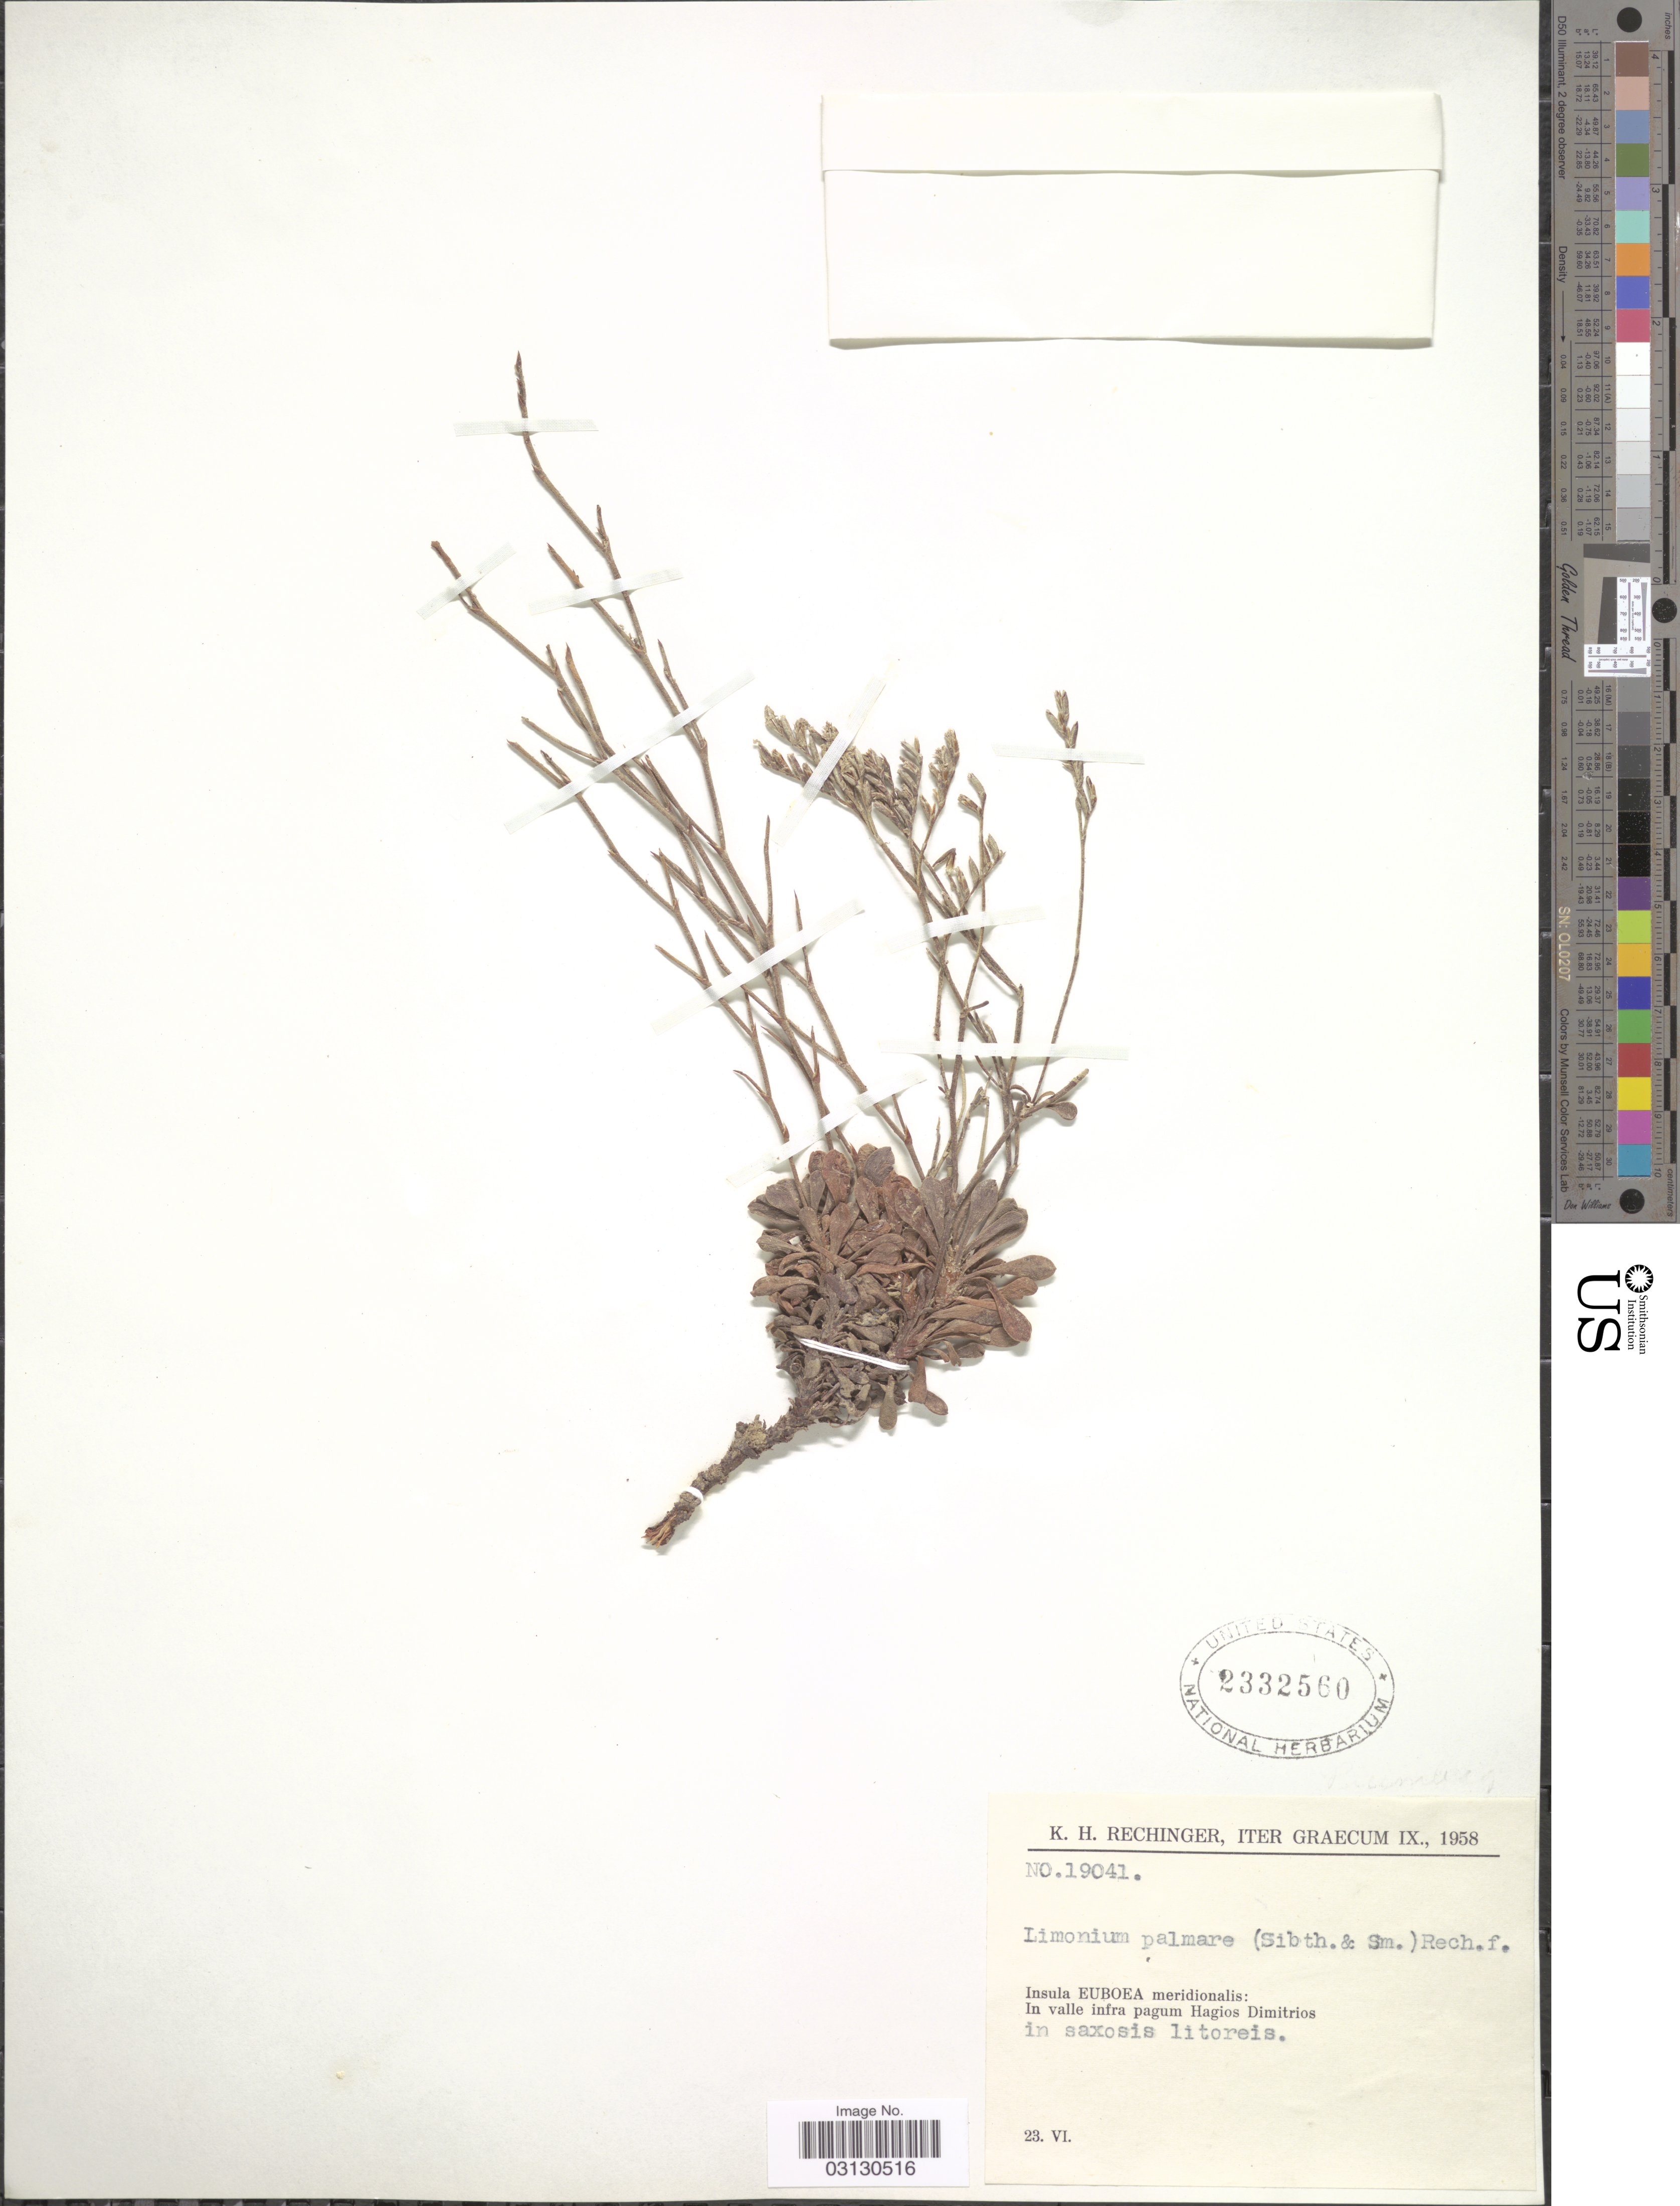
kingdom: Plantae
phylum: Tracheophyta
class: Magnoliopsida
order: Caryophyllales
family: Plumbaginaceae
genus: Limonium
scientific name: Limonium palmare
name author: (Sm.) Rech. f.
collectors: K. H. Rechinger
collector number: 19041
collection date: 1958-06-23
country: Greece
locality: Insula EUBOEA meridionalis: In valle infra pagum Hagios Dimitrios in saxosis litoreis.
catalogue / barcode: US 2332560